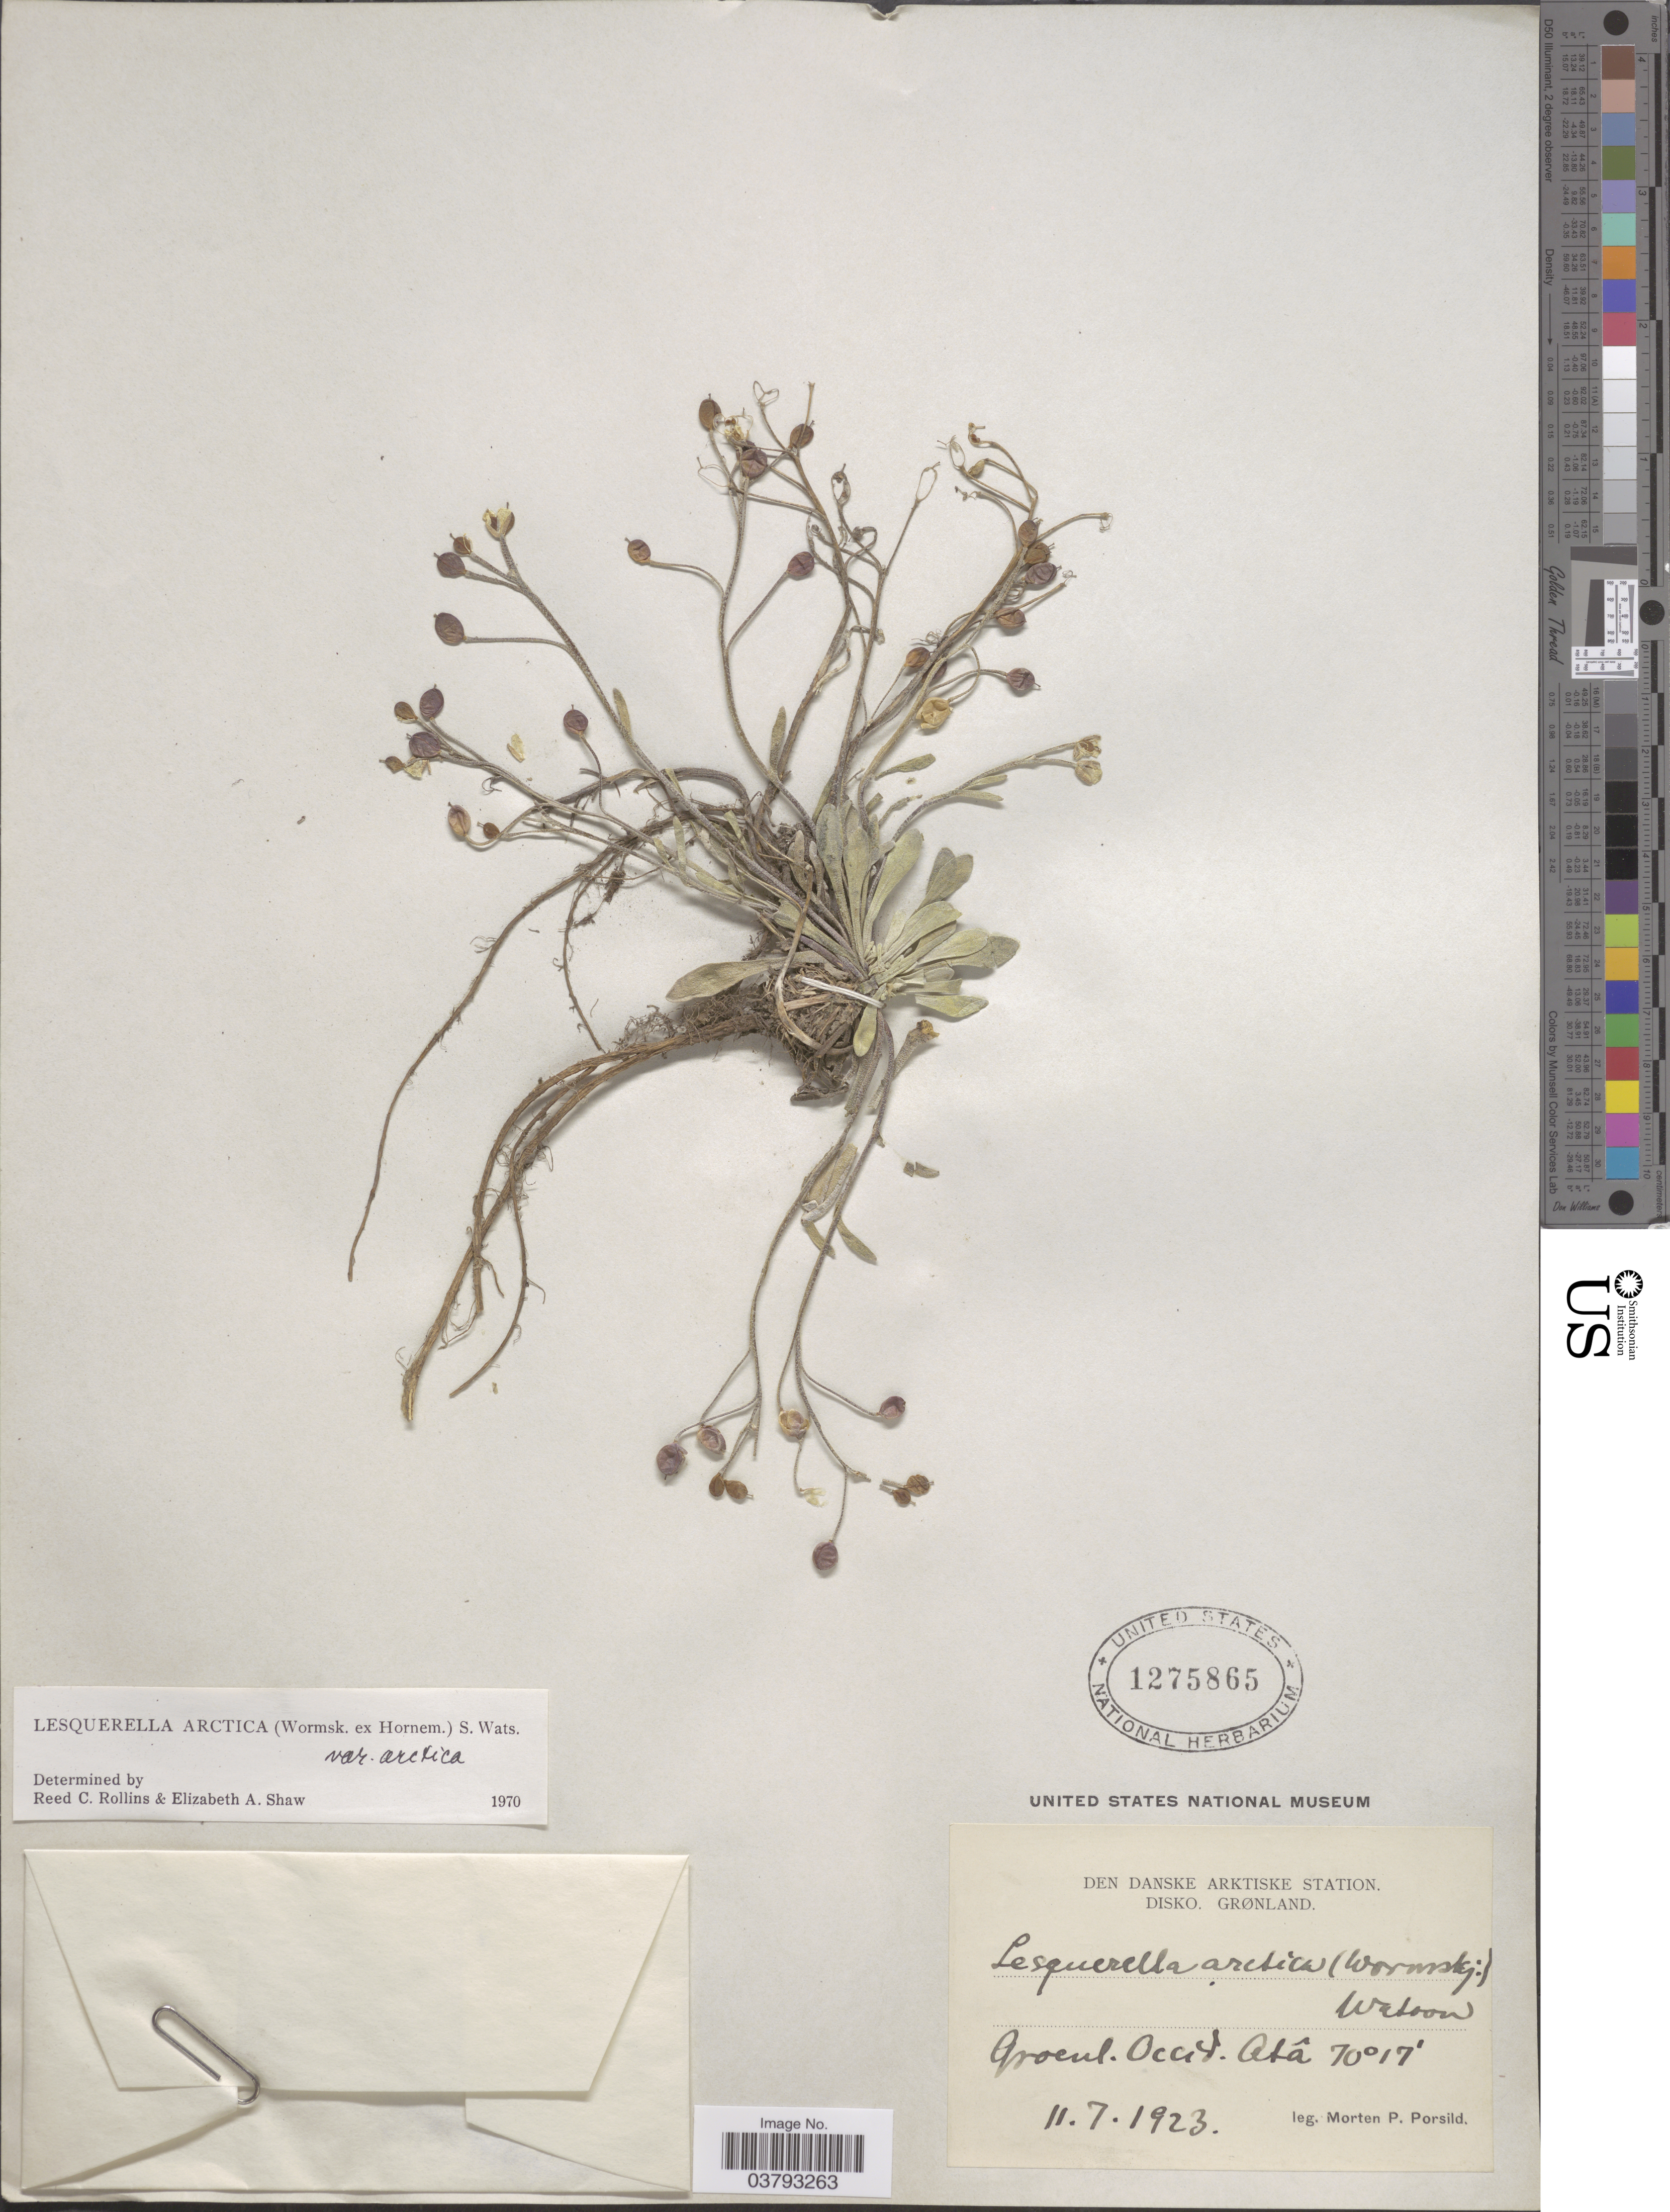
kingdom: Plantae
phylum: Tracheophyta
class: Magnoliopsida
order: Brassicales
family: Brassicaceae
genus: Lesquerella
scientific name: Lesquerella arctica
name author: (Wormsk. ex Hornem.) S. Watson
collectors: M. P. Porsild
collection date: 1923-07-11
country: Greenland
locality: Den Danske Arktiske Station. Disko. Grønland. Groenl. Occid. Atâ.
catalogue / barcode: US 1275865